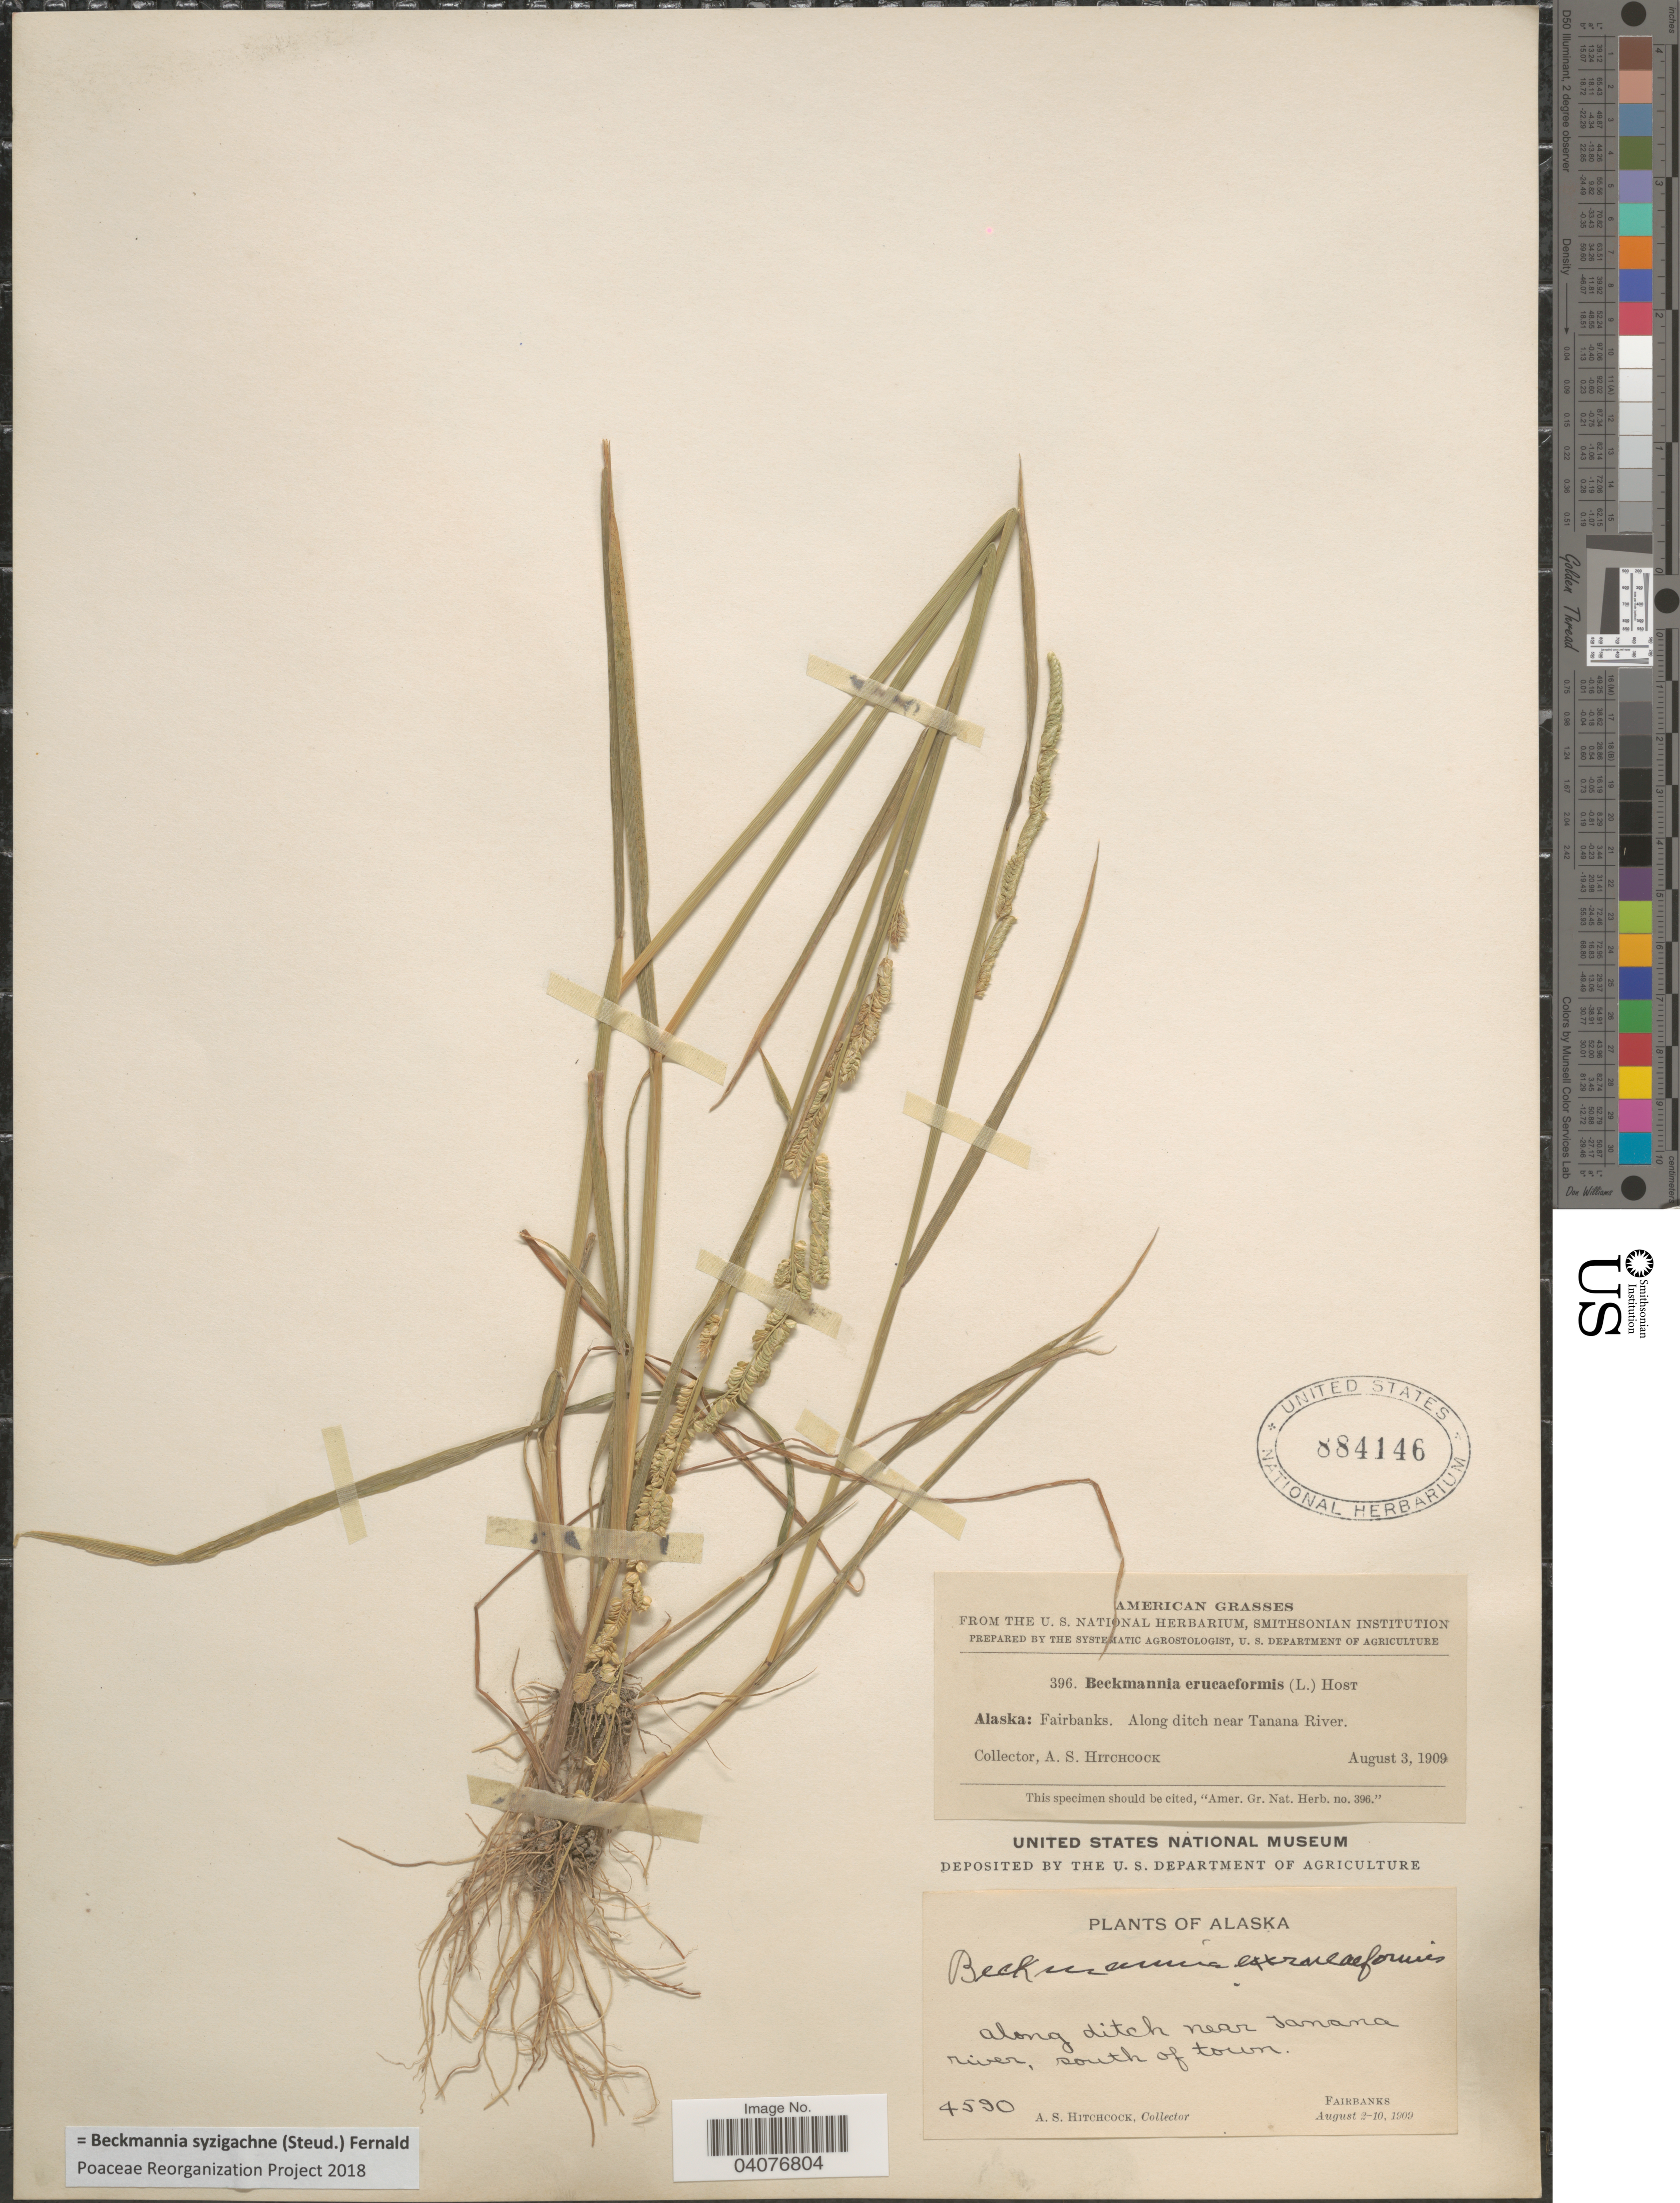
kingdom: Plantae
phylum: Tracheophyta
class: Liliopsida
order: Poales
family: Poaceae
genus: Beckmannia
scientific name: Beckmannia syzigachne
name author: (Steud.) Fernald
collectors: A. S. Hitchcock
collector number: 4590/396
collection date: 1909-08-03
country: United States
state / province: Alaska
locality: Fairbanks. Along ditch near Tanana River, south of town.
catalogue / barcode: US 884146